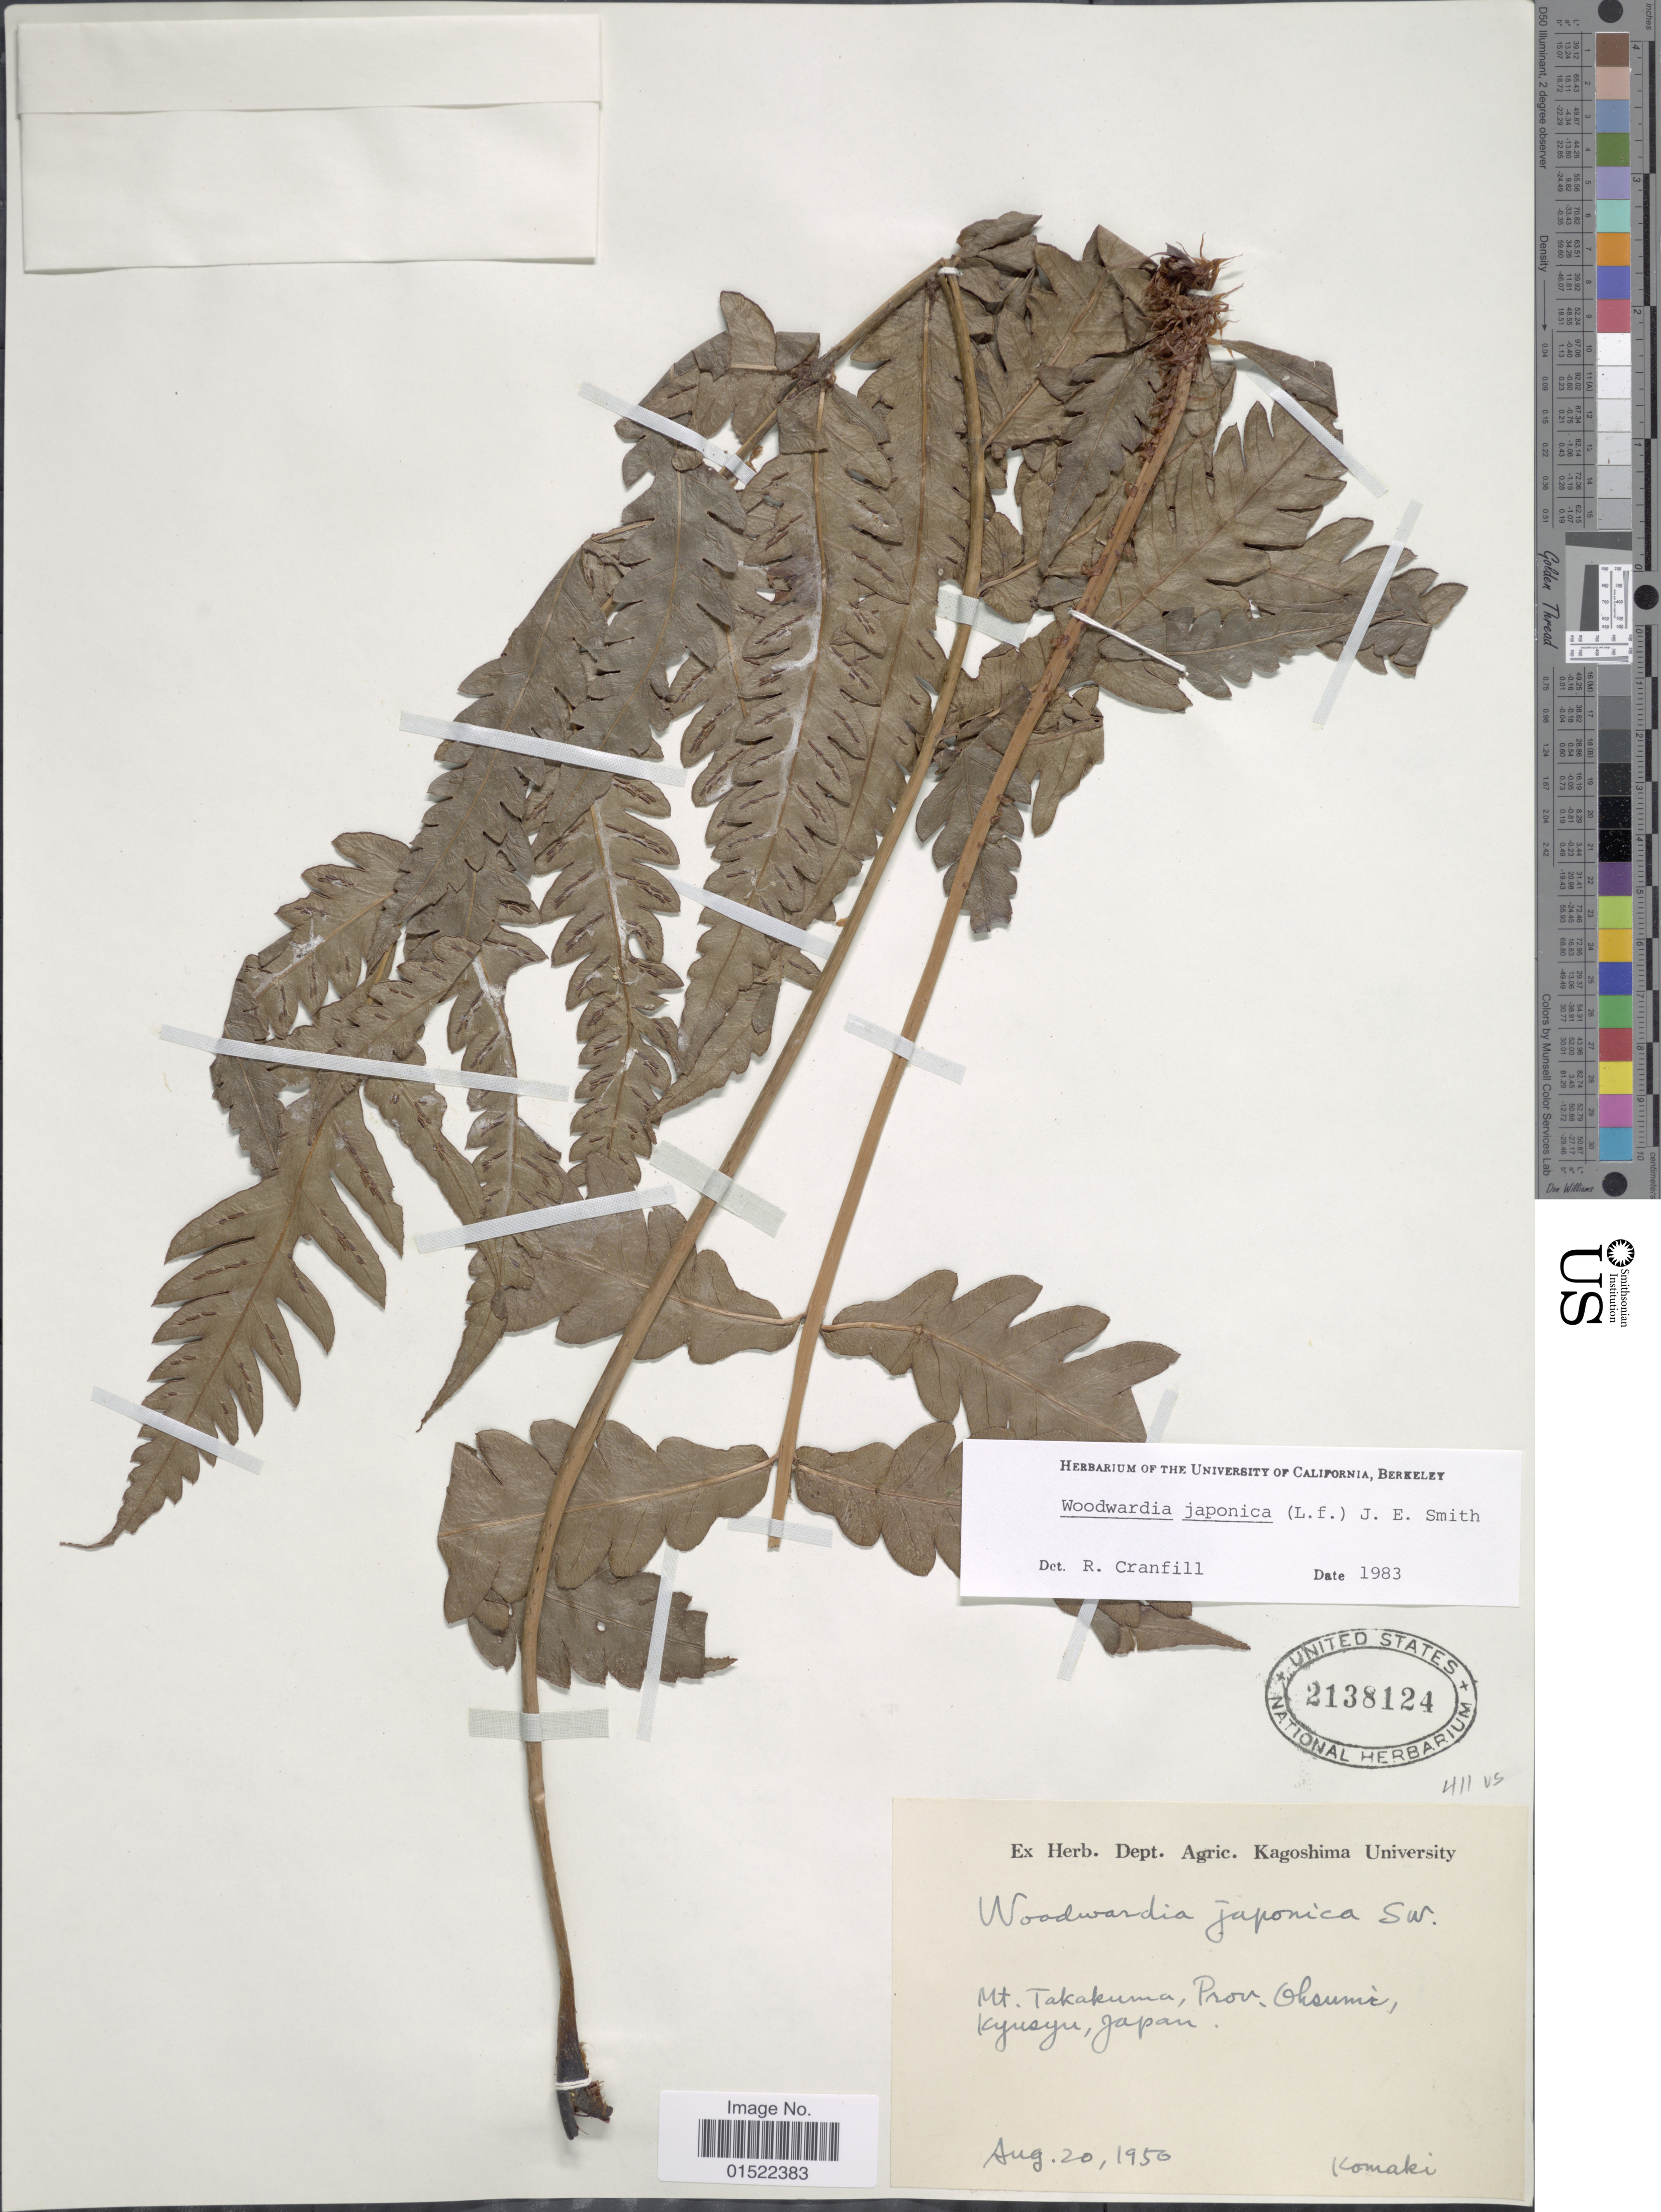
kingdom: Plantae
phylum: Tracheophyta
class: Polypodiopsida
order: Polypodiales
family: Blechnaceae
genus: Woodwardia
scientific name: Woodwardia japonica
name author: (L. f.) Sm.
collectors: -. Komaki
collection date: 1950-08-20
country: Japan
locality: Mt. Takakuma, Prov. Ohsumi, Kyushu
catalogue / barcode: US 2138124